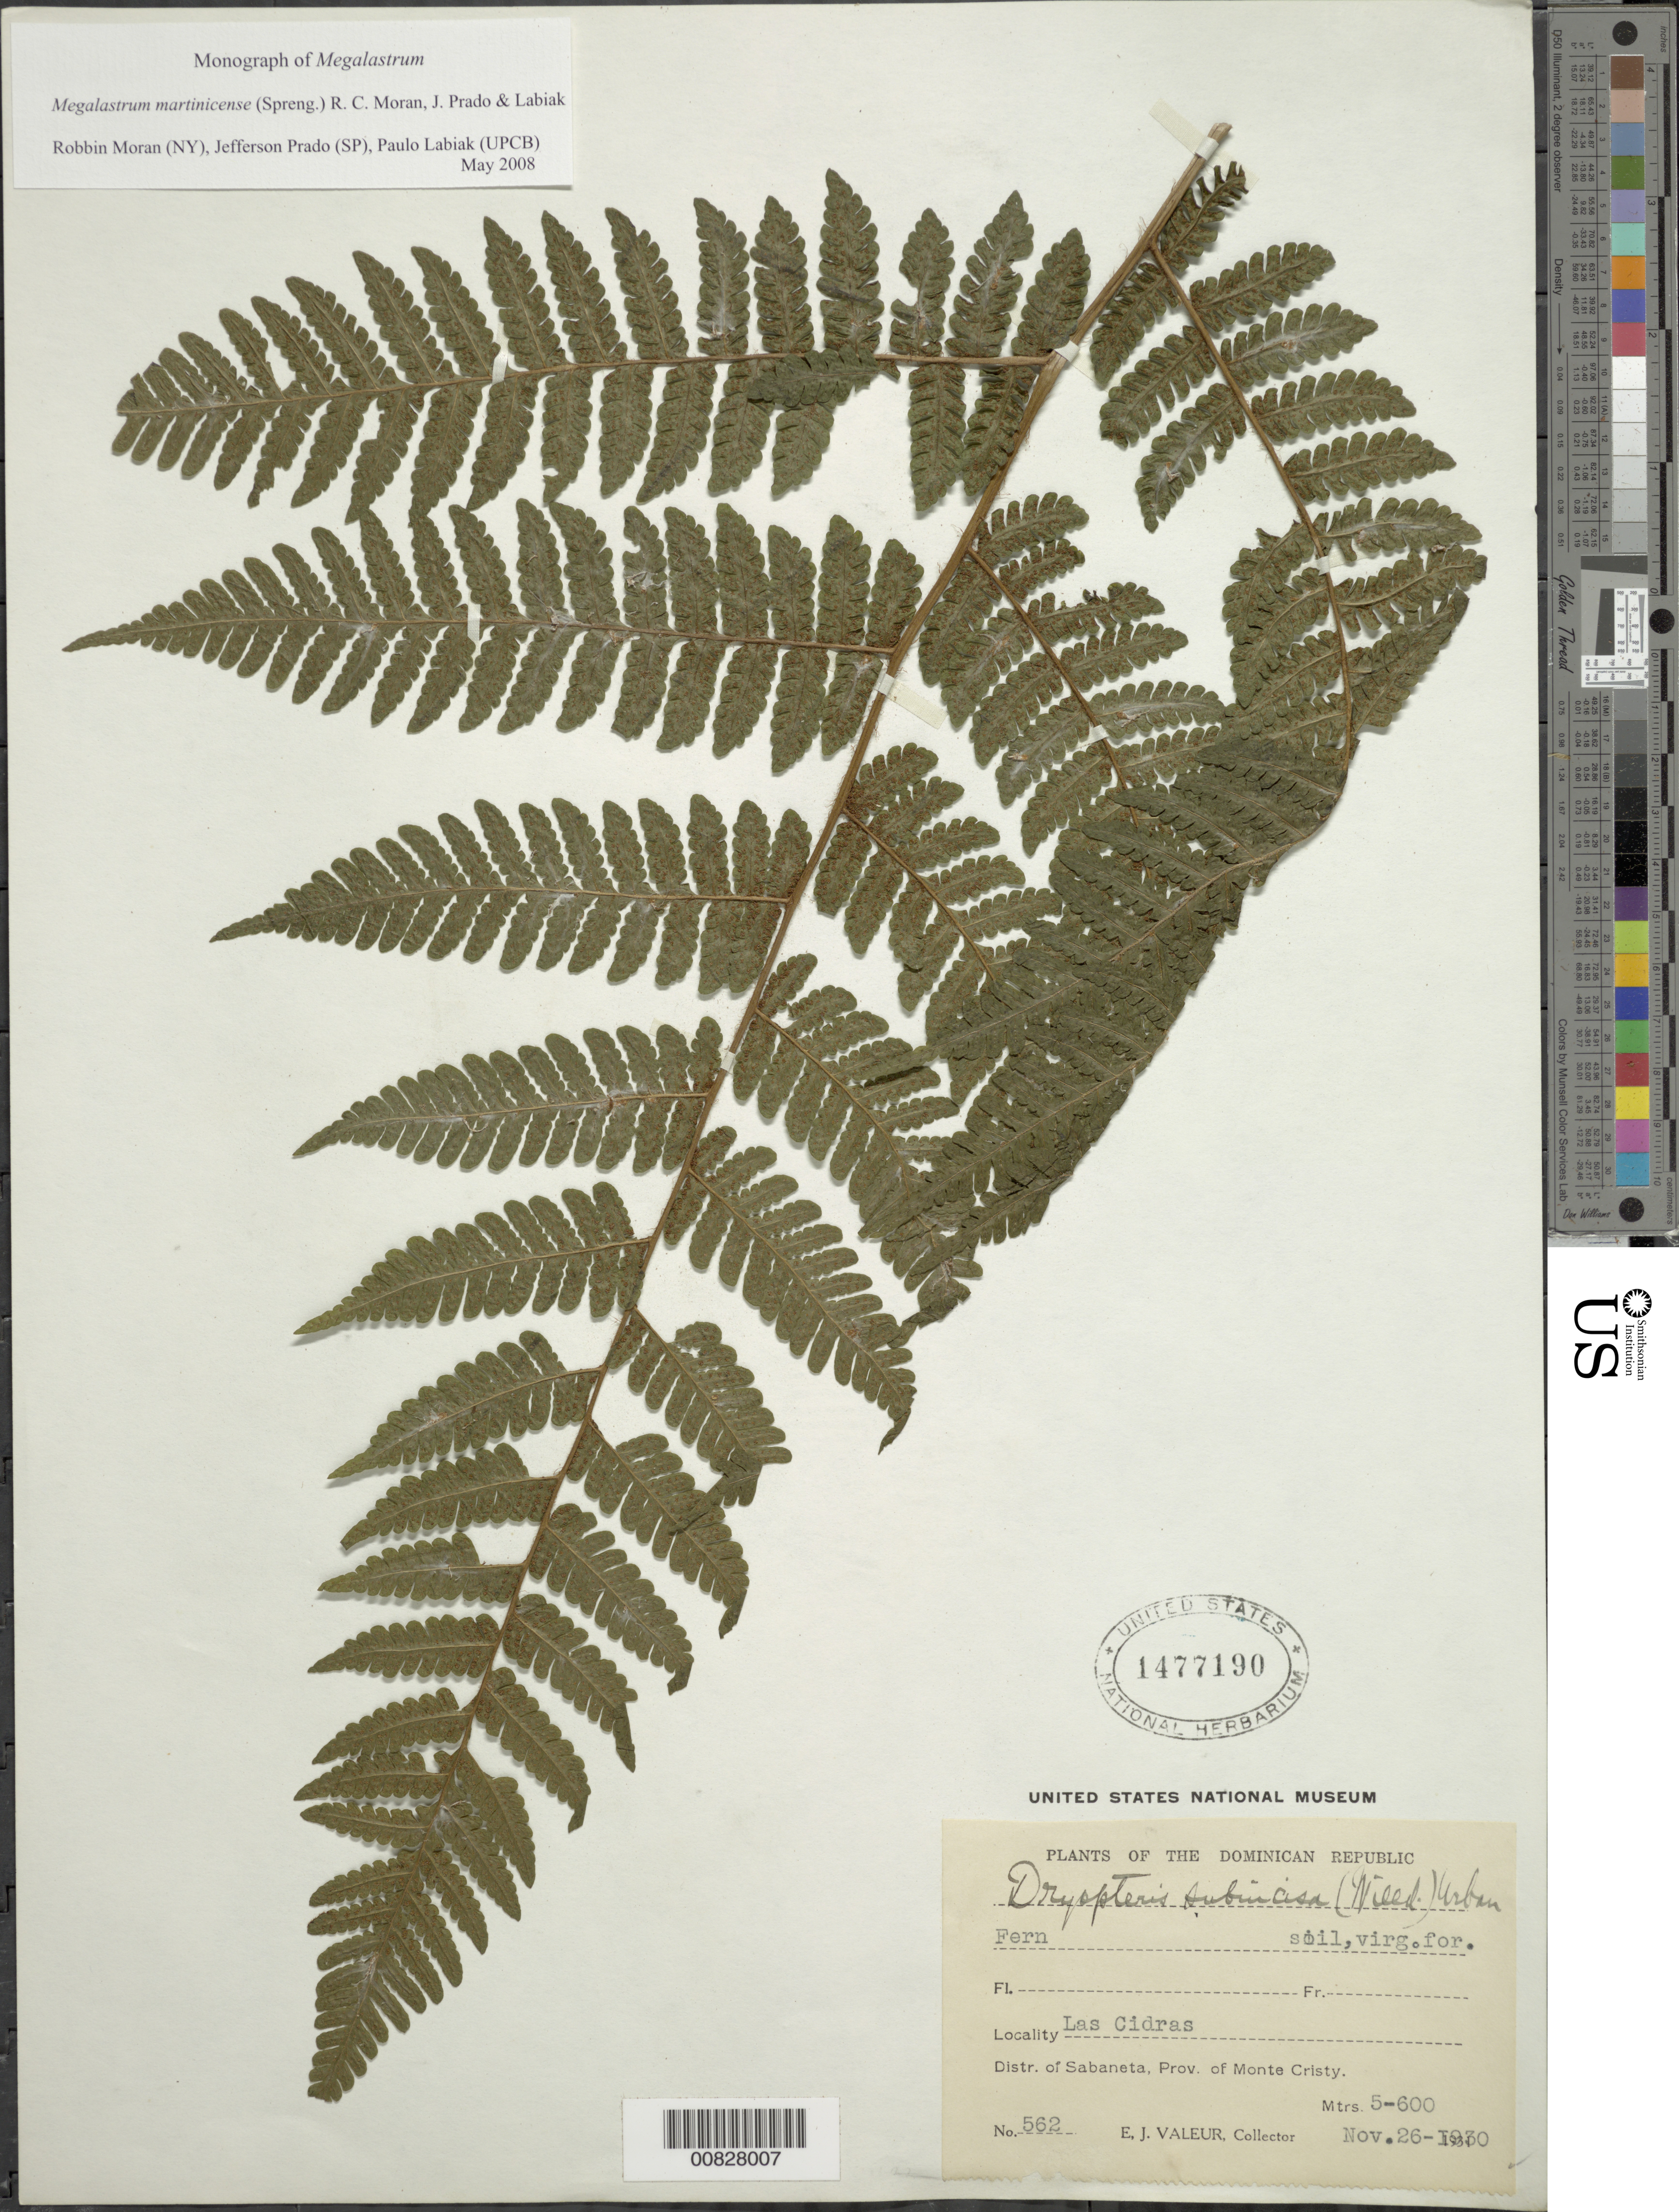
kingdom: Plantae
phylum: Tracheophyta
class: Polypodiopsida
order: Polypodiales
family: Dryopteridaceae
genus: Megalastrum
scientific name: Megalastrum martinicense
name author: (Spreng.) R.C. Moran et al.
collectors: E. Valeur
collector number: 562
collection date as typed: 26 Nov 1920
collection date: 1920-11-26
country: Dominican Republic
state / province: Monte Cristi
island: Hispaniola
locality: Las Cidras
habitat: Virgin forest, on soil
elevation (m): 500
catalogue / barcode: US 1477190